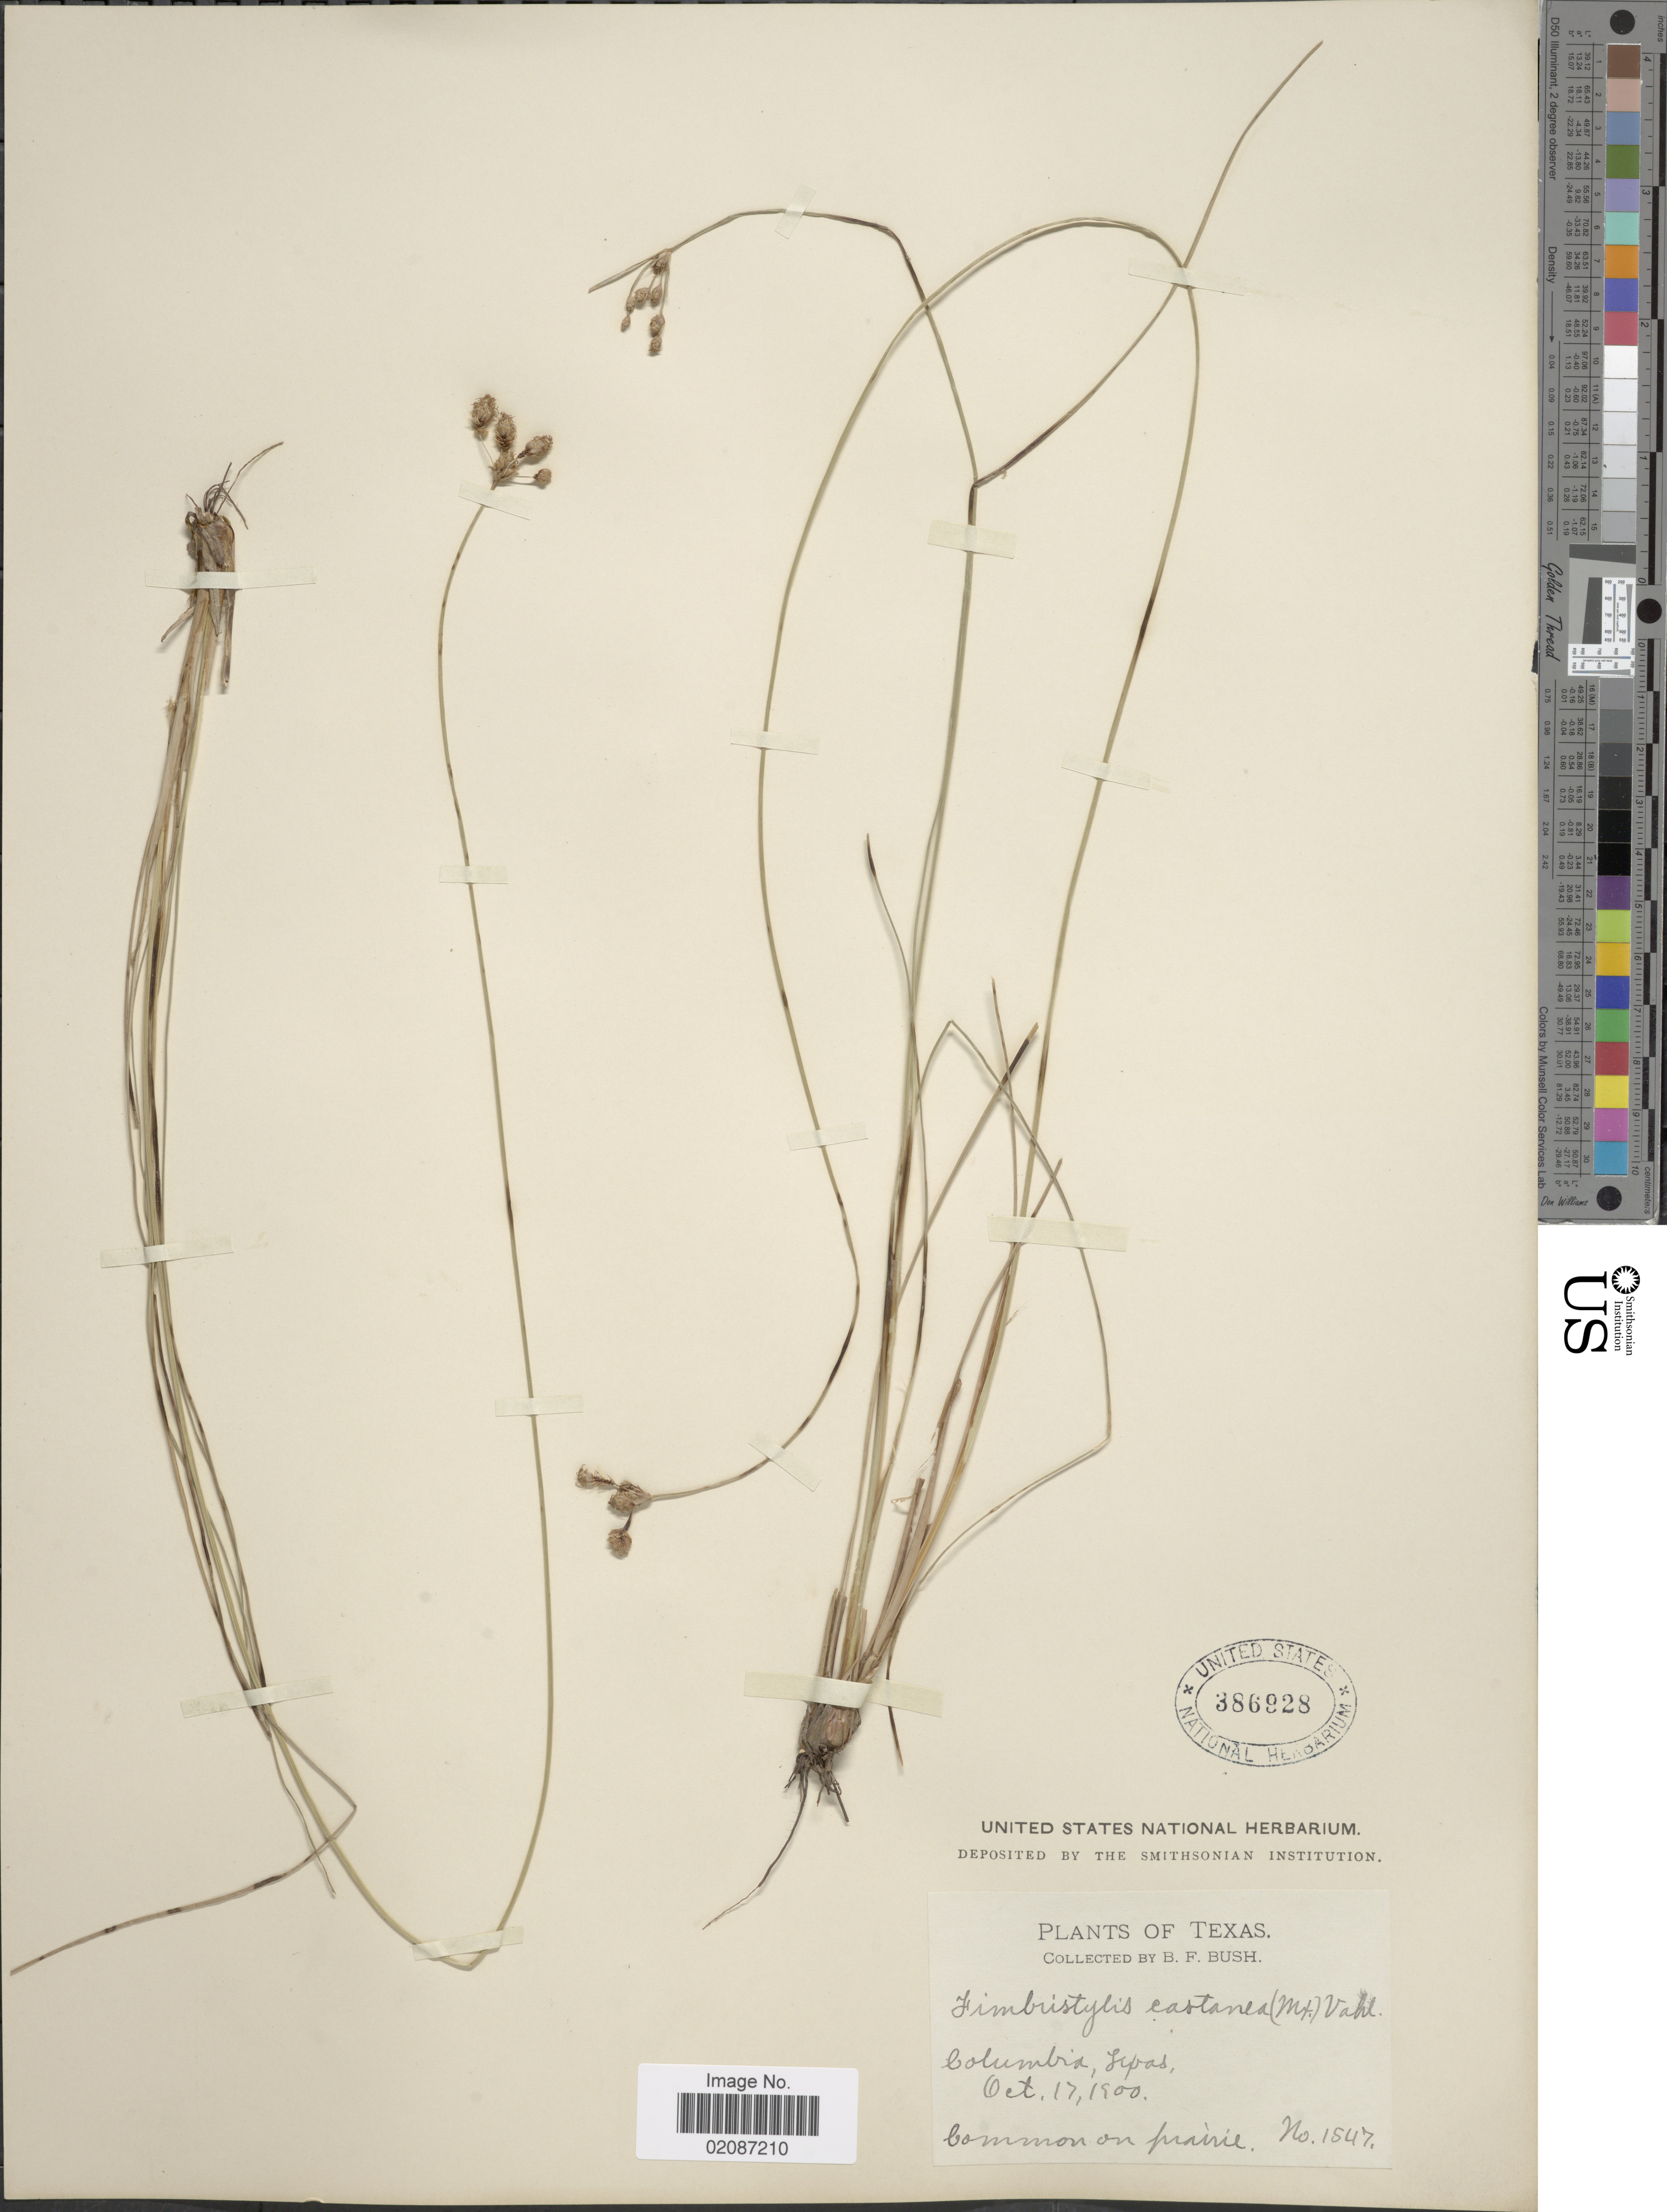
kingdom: Plantae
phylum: Tracheophyta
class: Liliopsida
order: Poales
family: Cyperaceae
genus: Fimbristylis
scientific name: Fimbristylis spadicea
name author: (L.) Vahl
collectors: B. F. Bush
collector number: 1547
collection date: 1900-10-17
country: United States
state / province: Texas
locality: Columbia, on prairie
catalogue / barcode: US 386928